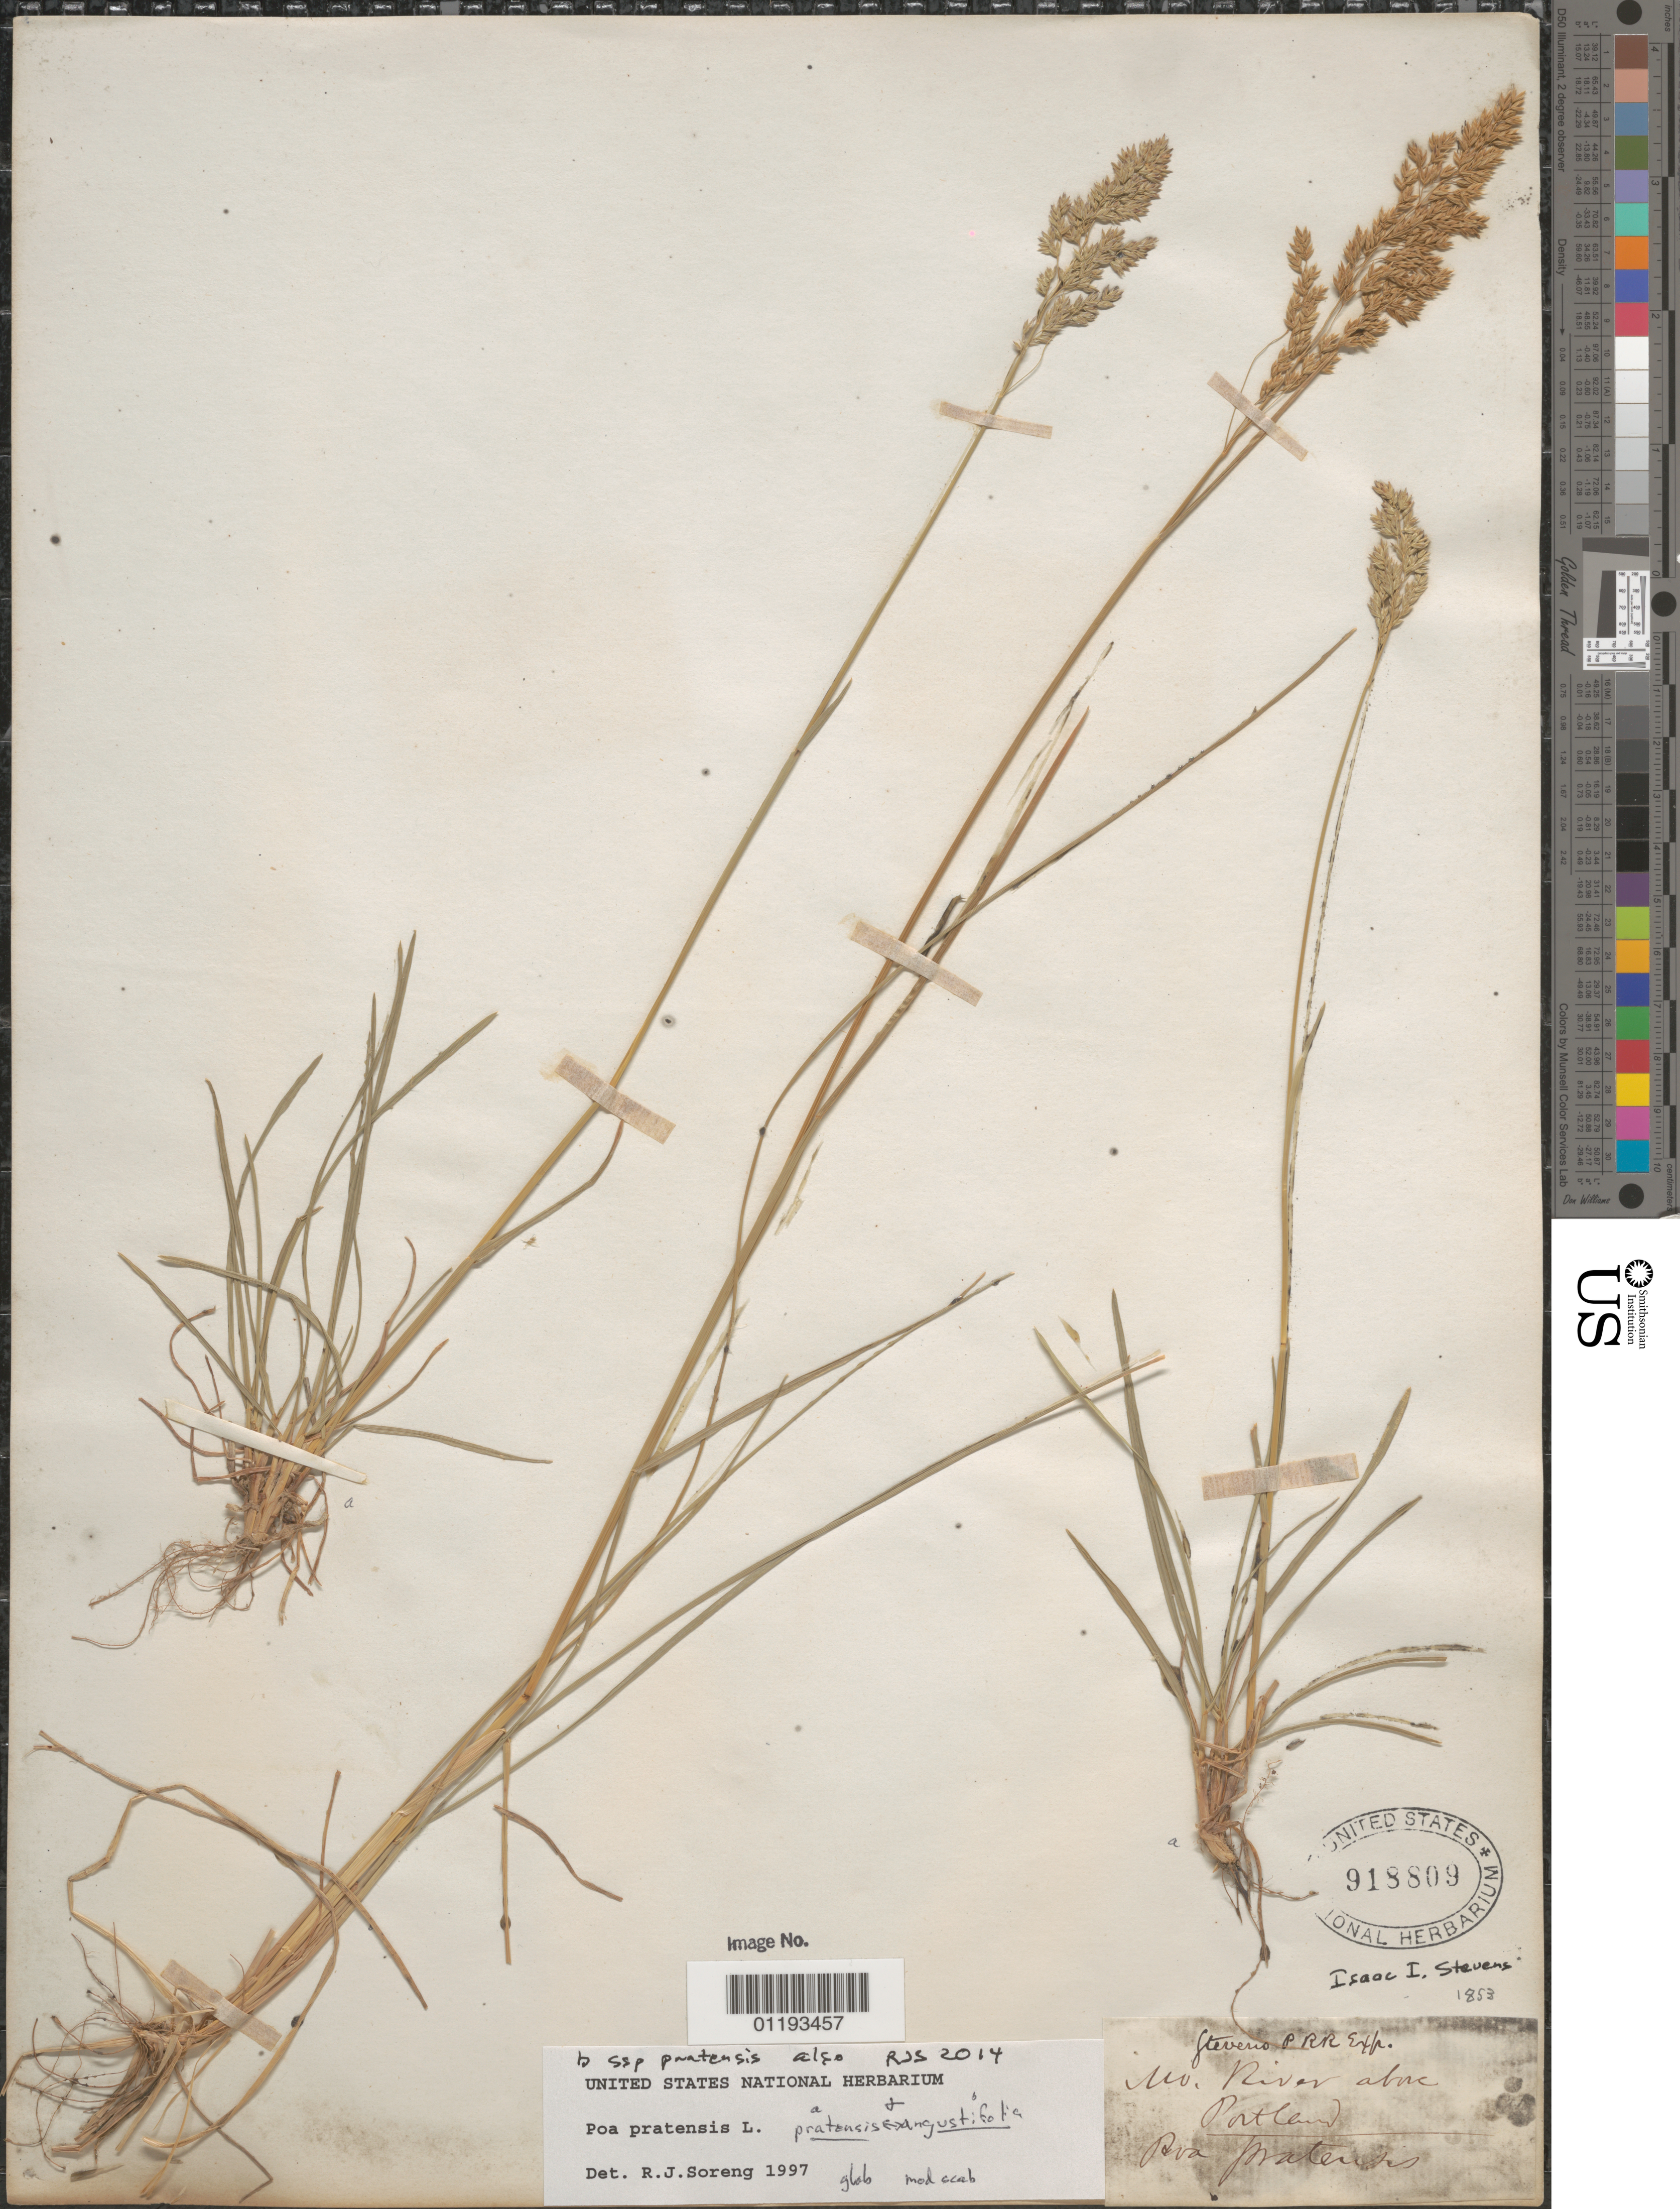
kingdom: Plantae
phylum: Tracheophyta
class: Liliopsida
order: Poales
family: Poaceae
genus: Poa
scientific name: Poa pratensis subsp. pratensis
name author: L.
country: Canada / United States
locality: Portland.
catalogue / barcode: US 918809